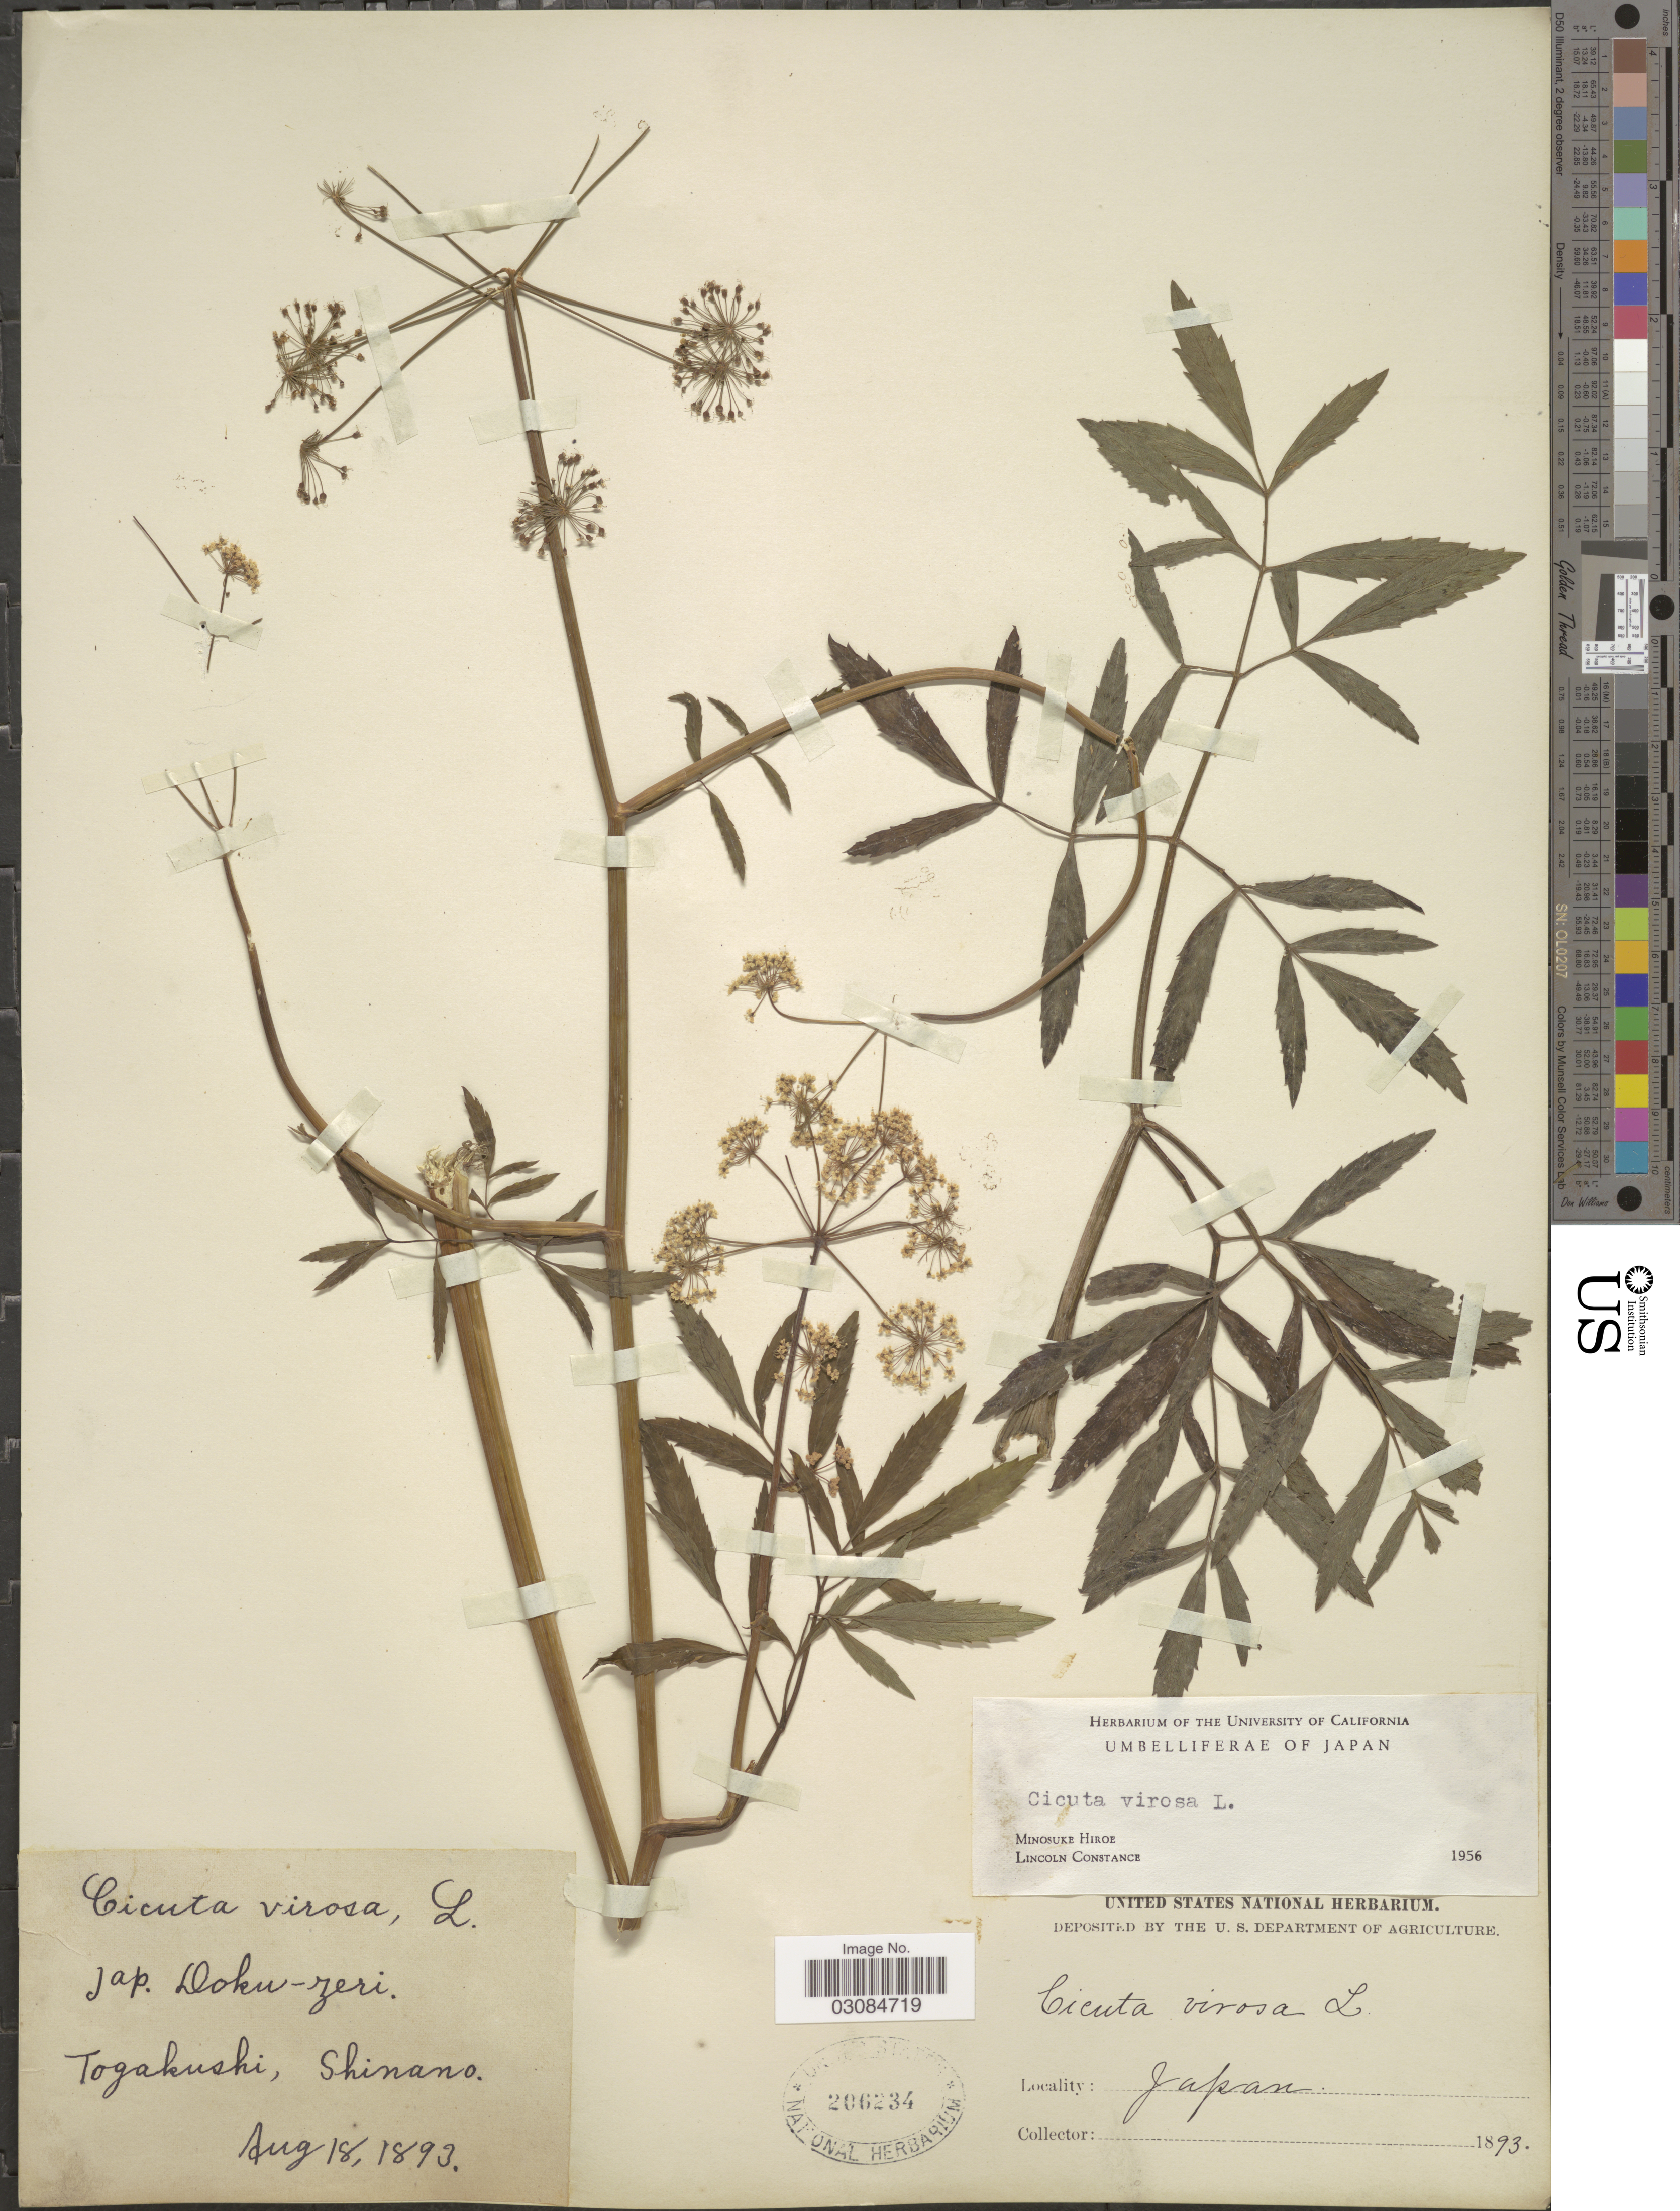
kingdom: Plantae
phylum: Tracheophyta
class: Magnoliopsida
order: Apiales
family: Apiaceae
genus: Cicuta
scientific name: Cicuta virosa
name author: L.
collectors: ex herb. United States National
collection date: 1893-08-18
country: Japan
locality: Togakushi, Shinano.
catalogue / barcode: US 206234